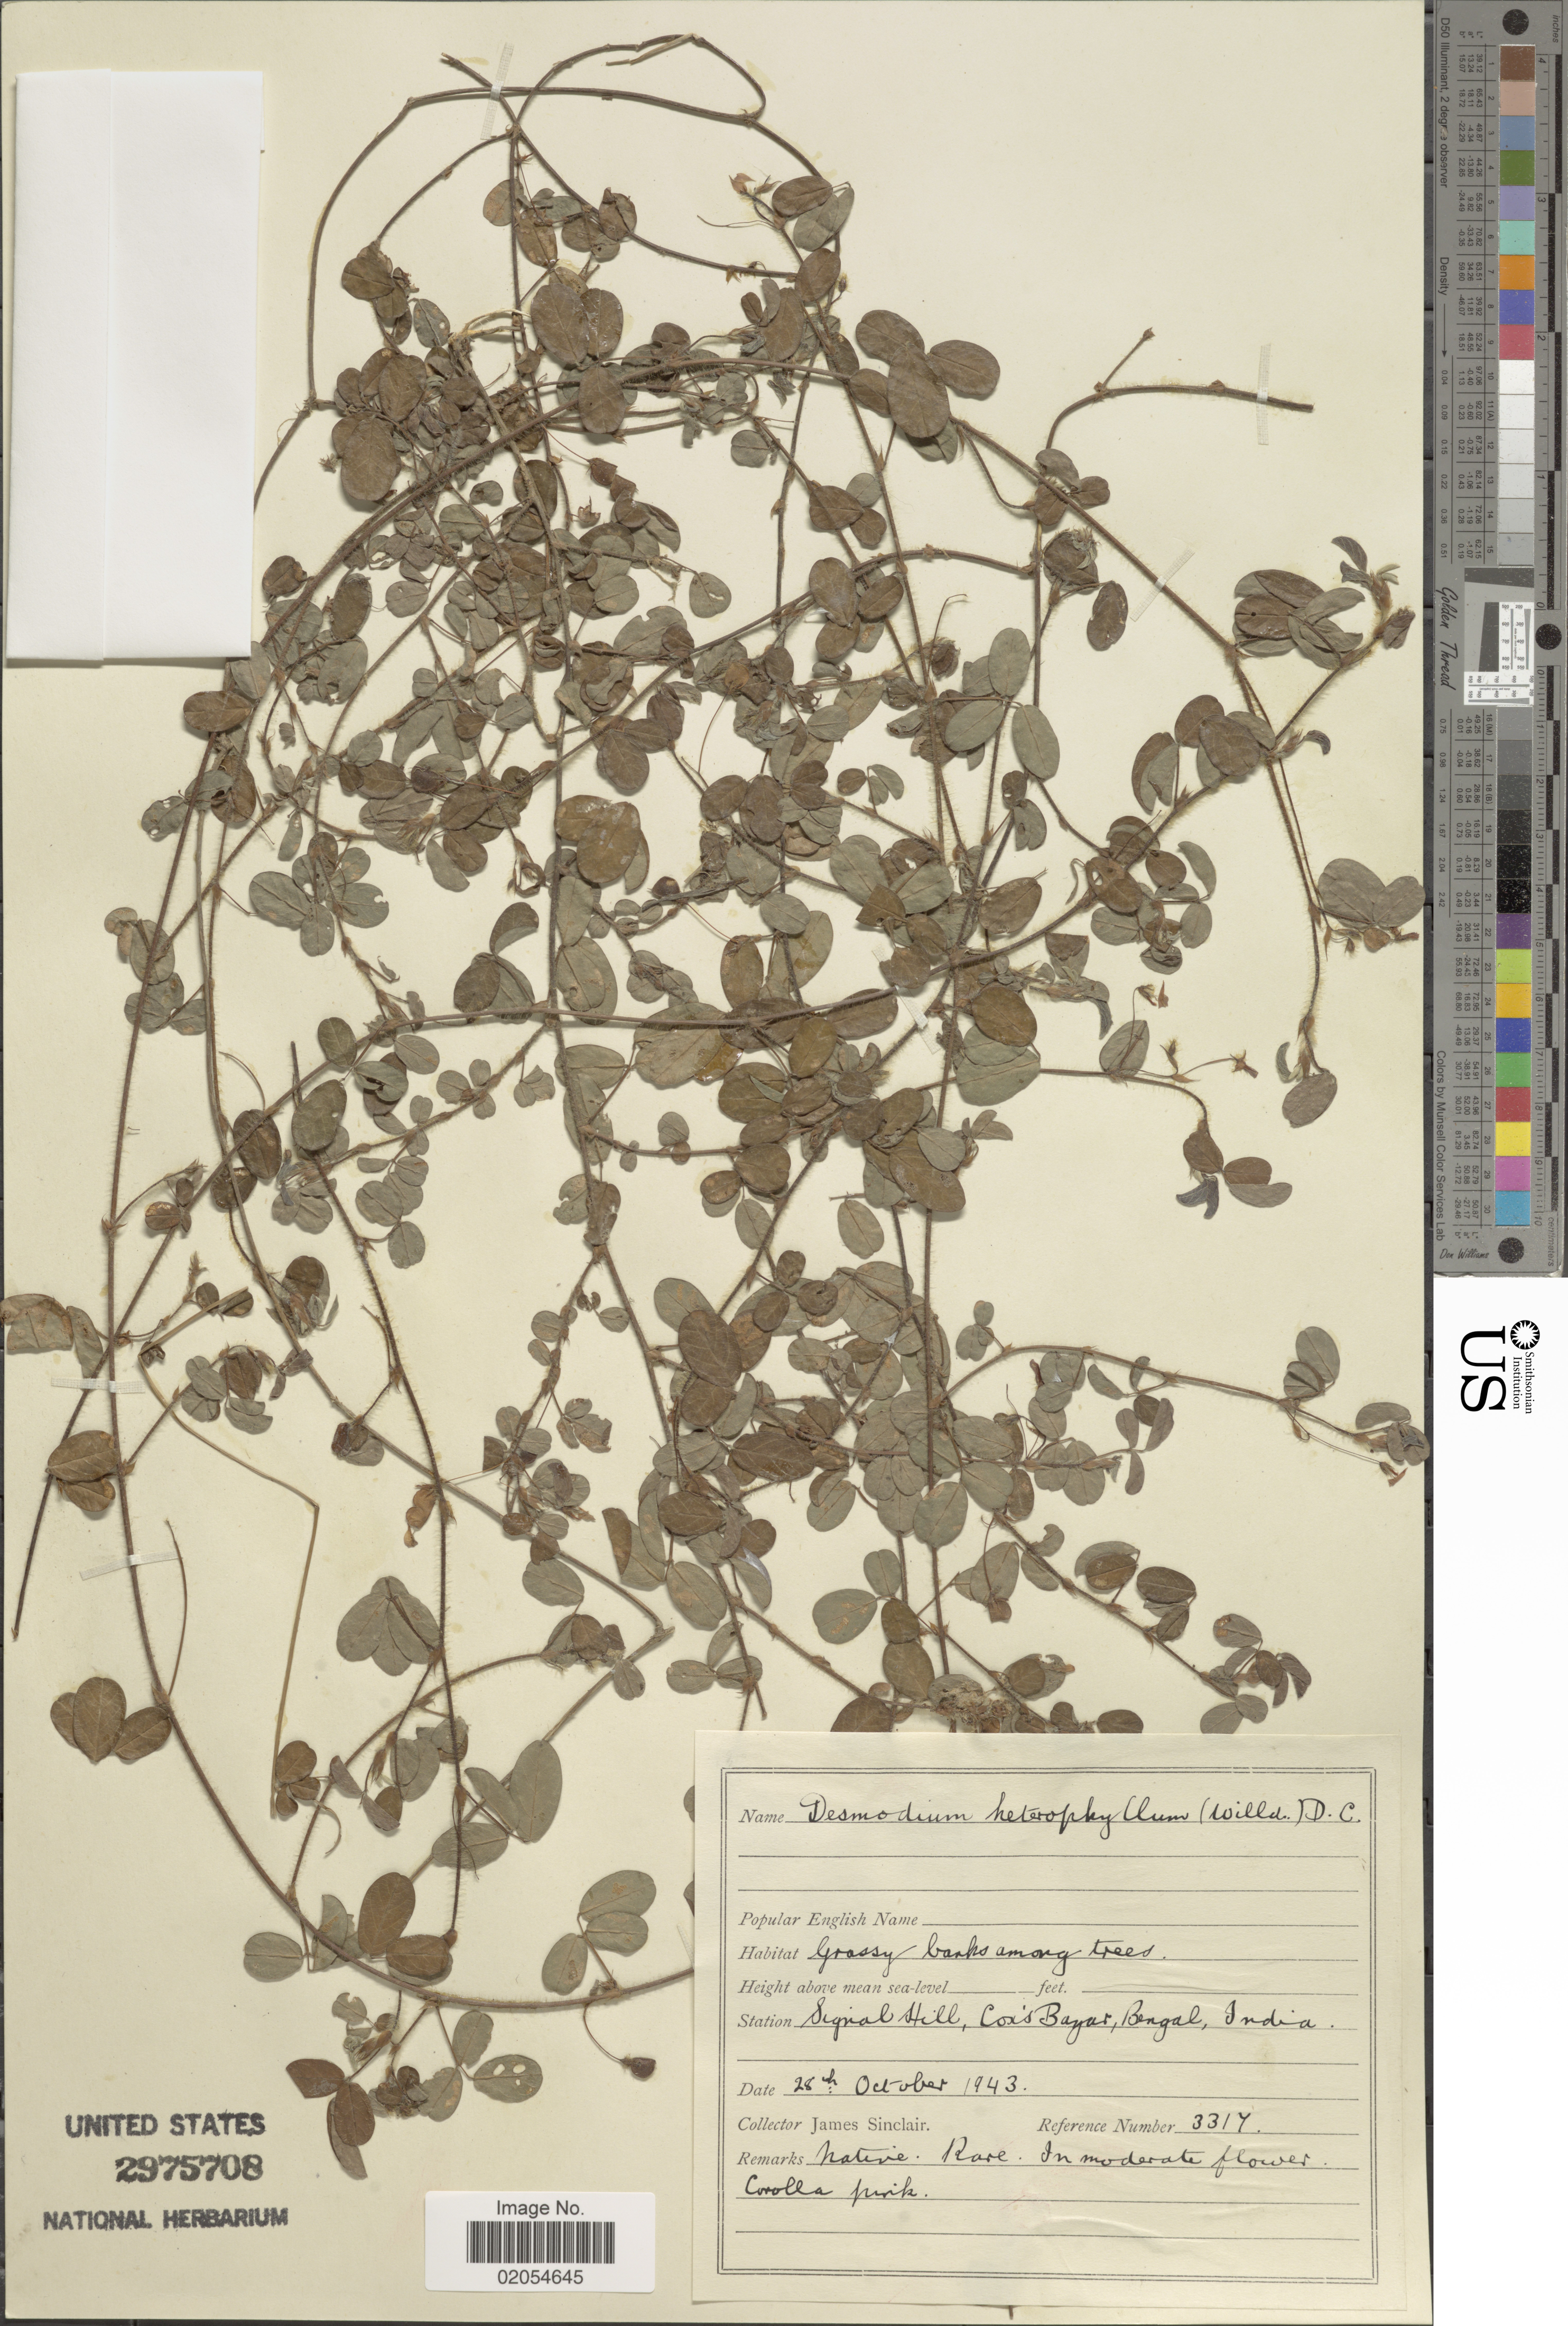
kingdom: Plantae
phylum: Tracheophyta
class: Magnoliopsida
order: Fabales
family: Fabaceae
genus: Grona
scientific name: Grona heterophylla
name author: (Willd.) H. Ohashi & K. Ohashi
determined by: Strong, Mark T., (BOT), Smithsonian Institution - National Museum of Natural History (UNITED STATES)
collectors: J. Sinclair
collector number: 3317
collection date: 1943-10-28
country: Bangladesh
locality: Signal Hill, Cox's Bazar, Bengal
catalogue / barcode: US 2975708